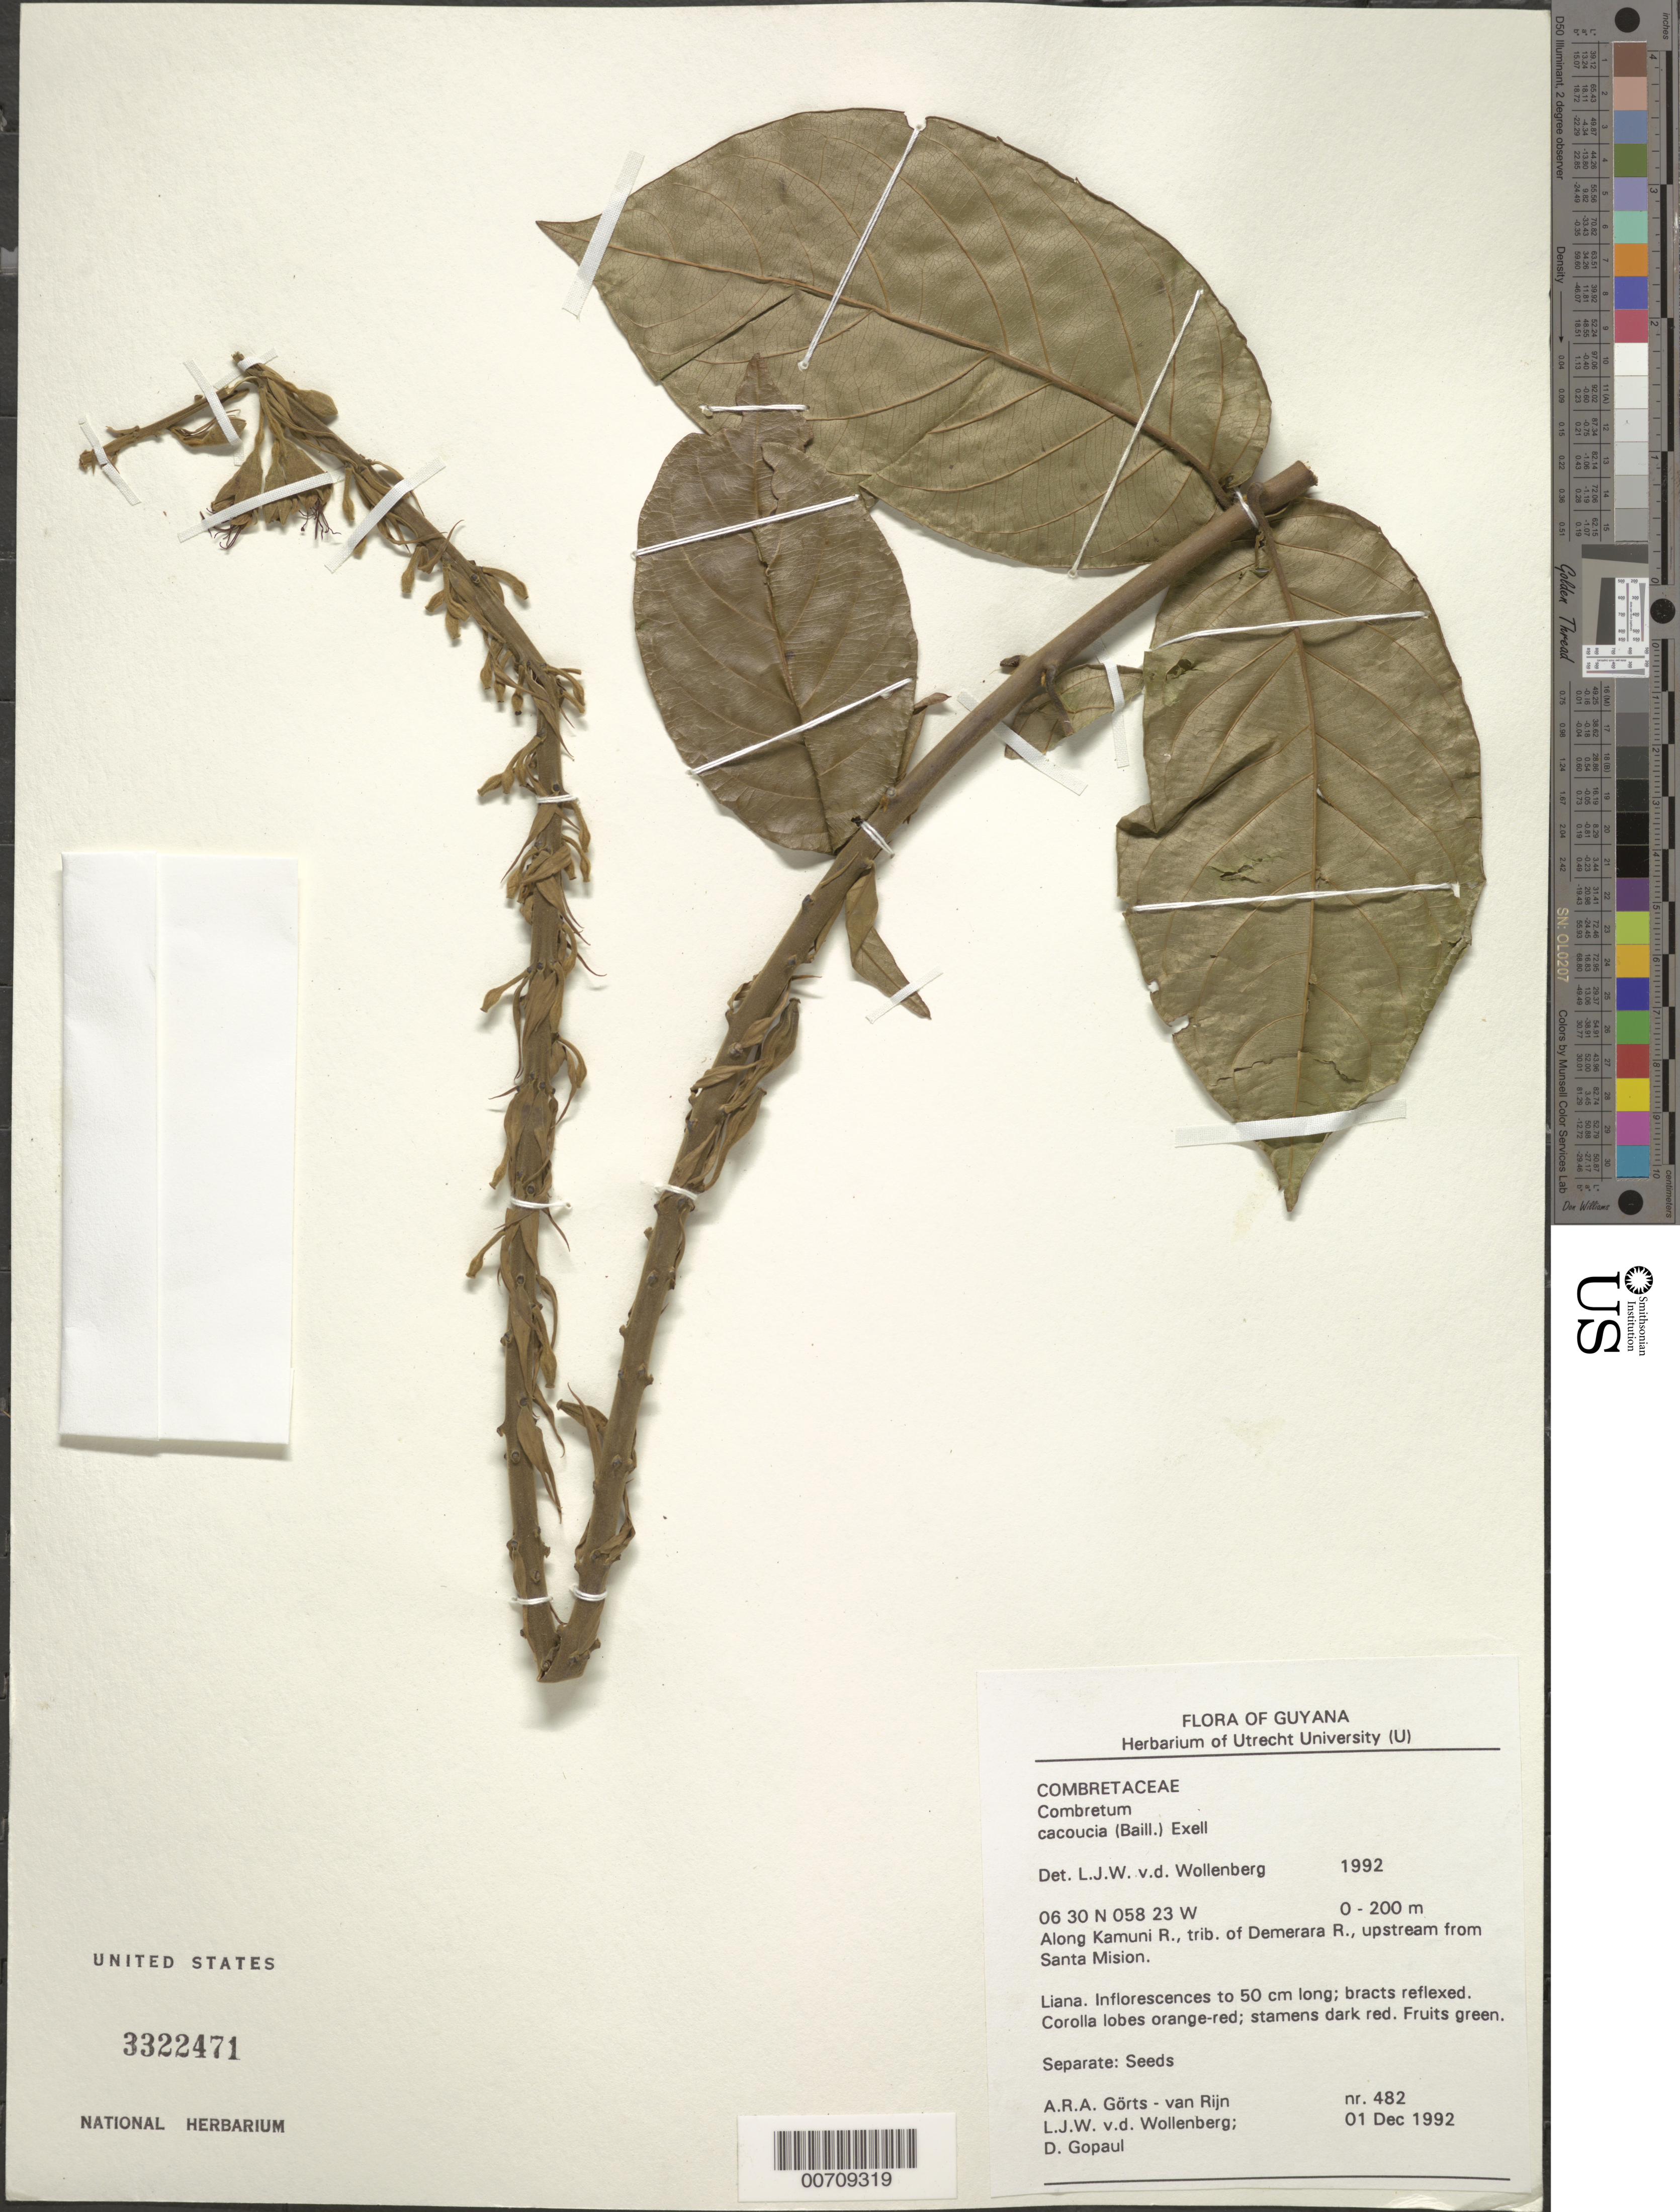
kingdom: Plantae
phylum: Tracheophyta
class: Magnoliopsida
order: Myrtales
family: Combretaceae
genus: Combretum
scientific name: Combretum cacoucia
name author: Exell ex Sandwith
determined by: van der Wollenberg, L. J. W.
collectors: A. .R. A. Görts-van Rijn, L. van der Wollenberg & D. Gopaul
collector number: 482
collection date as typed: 1-Dec-92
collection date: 1992-12-01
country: Guyana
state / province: Demerara-Mahaica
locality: Kamuni R., trib. of Demerara R., upstream from Santa Mission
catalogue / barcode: US 3322471